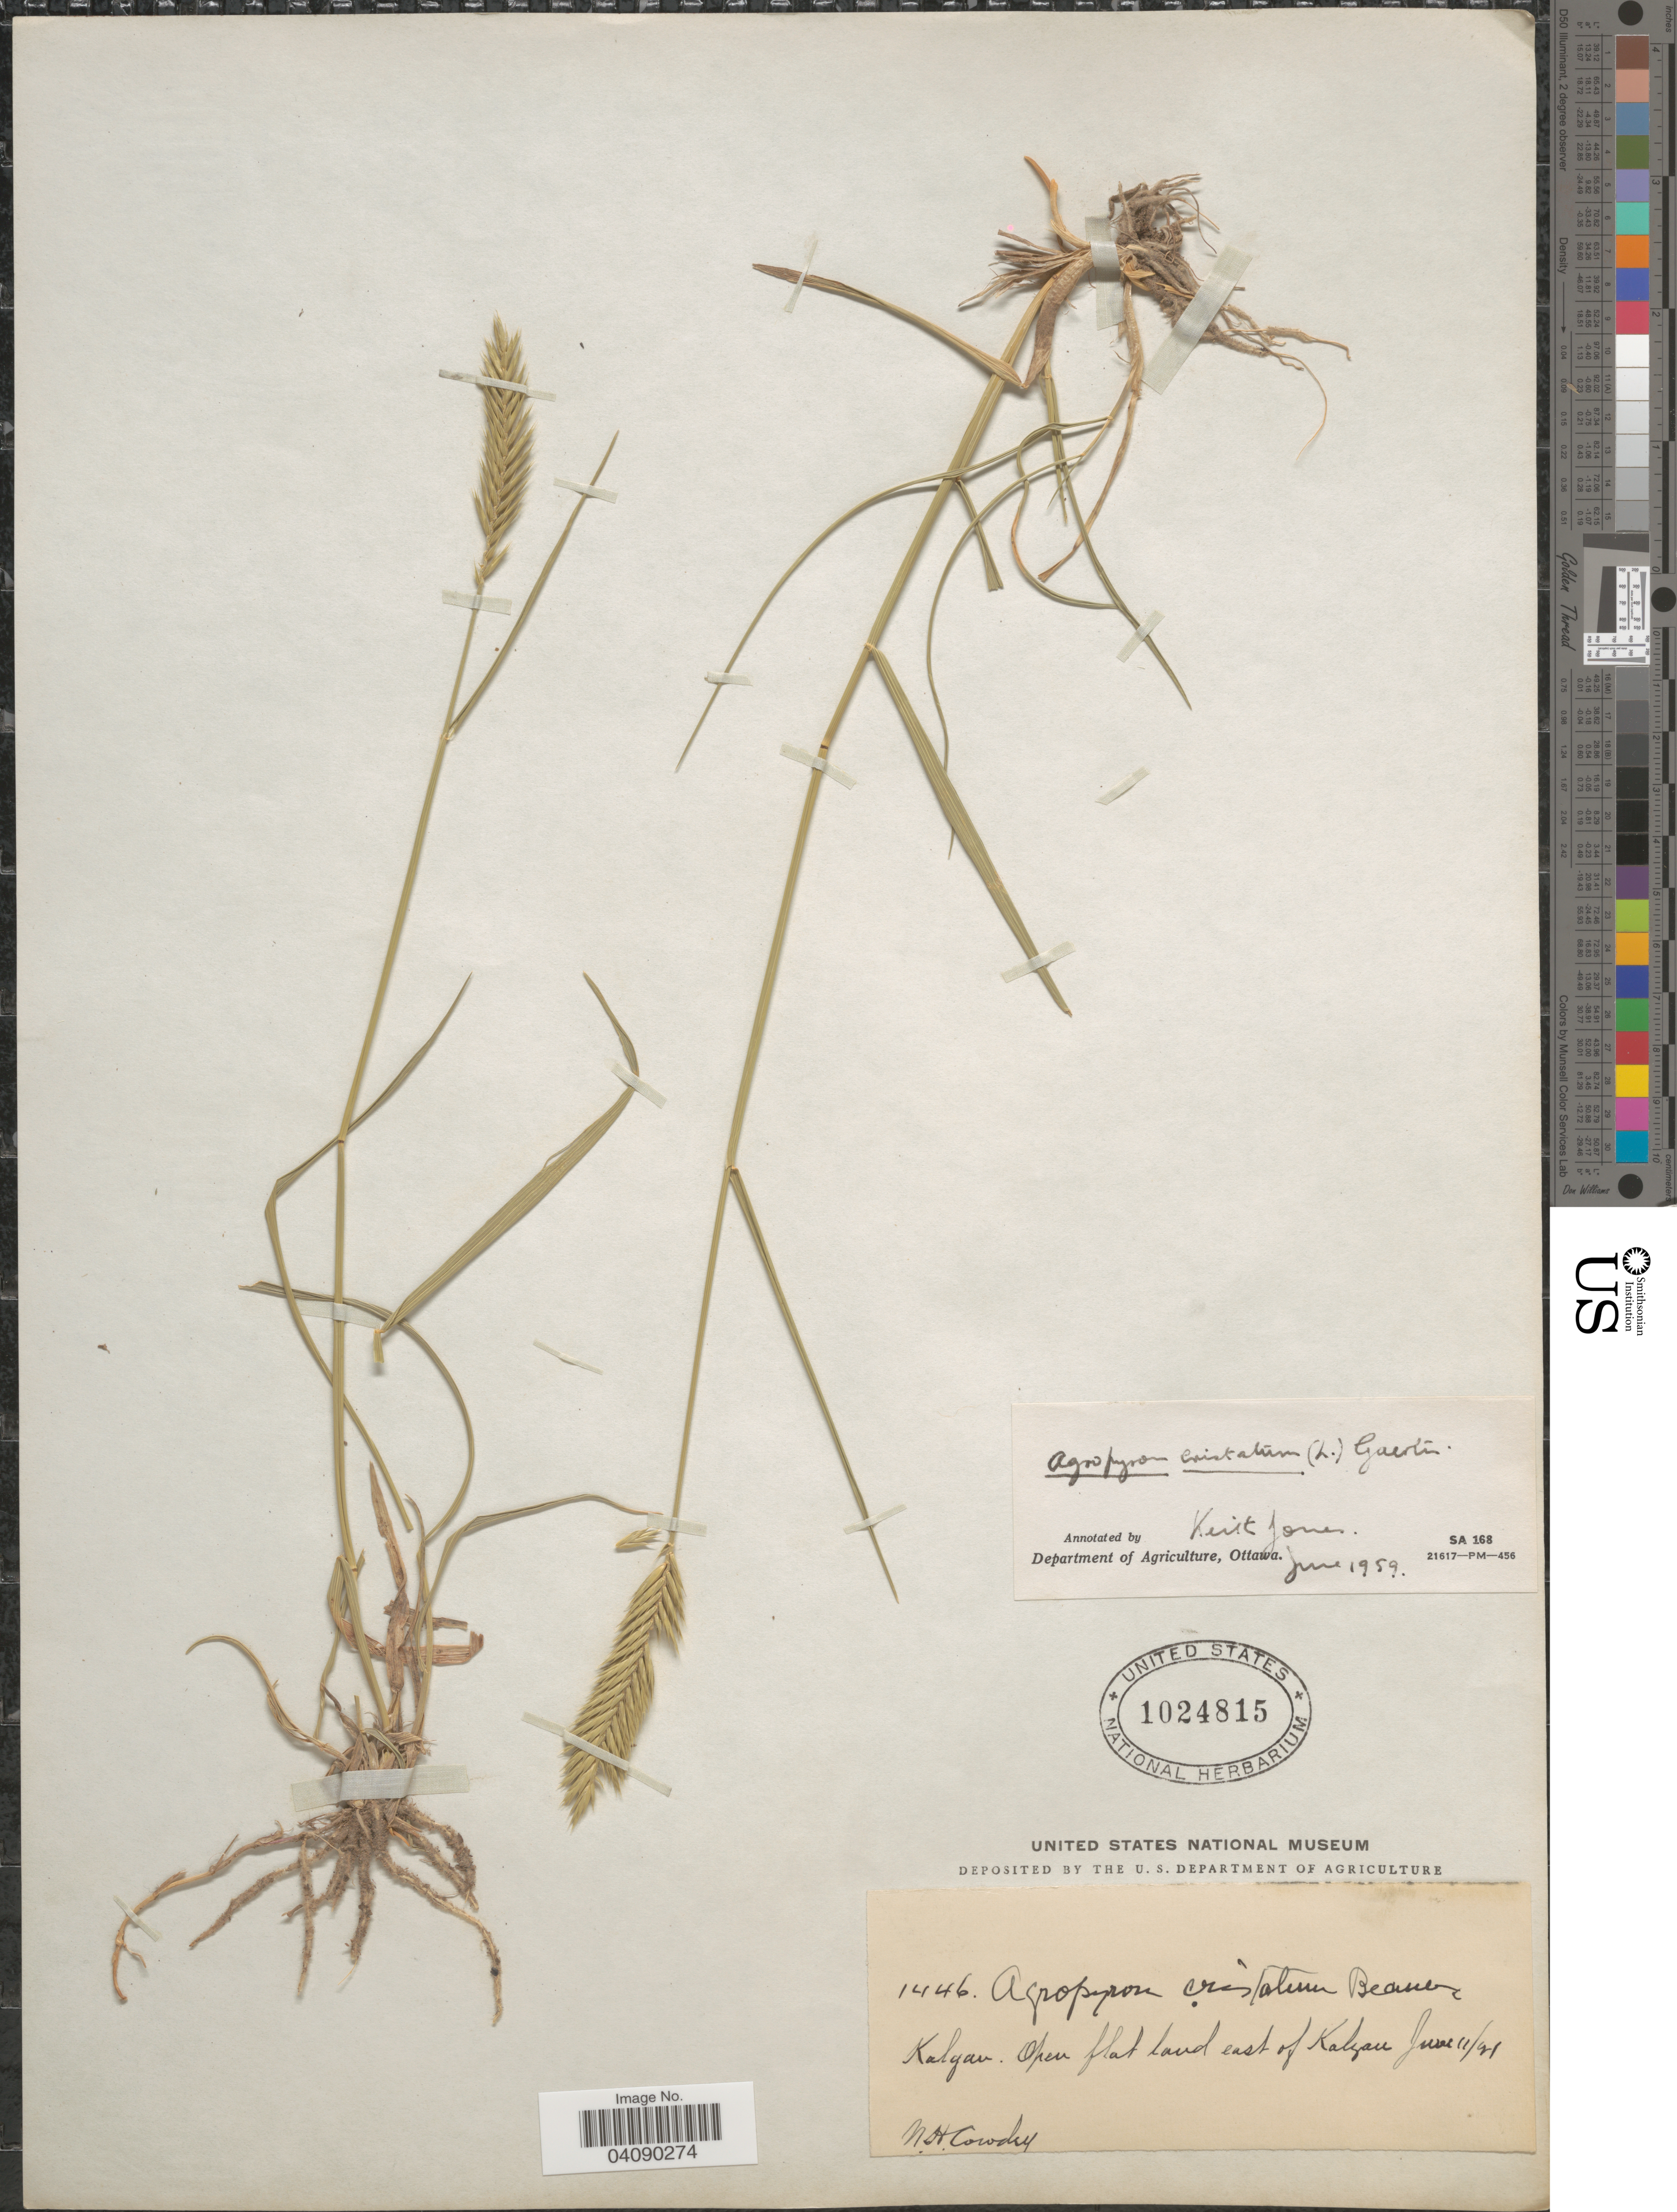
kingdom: Plantae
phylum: Tracheophyta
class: Liliopsida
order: Poales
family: Poaceae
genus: Agropyron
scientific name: Agropyron cristatum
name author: (L.) Gaertn.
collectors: N. H. Cowdry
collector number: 1446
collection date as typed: Transcribed d/m/y: 11/6/21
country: China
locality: Kalgan. Open flat land east of Kalgan.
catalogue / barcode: US 1024815